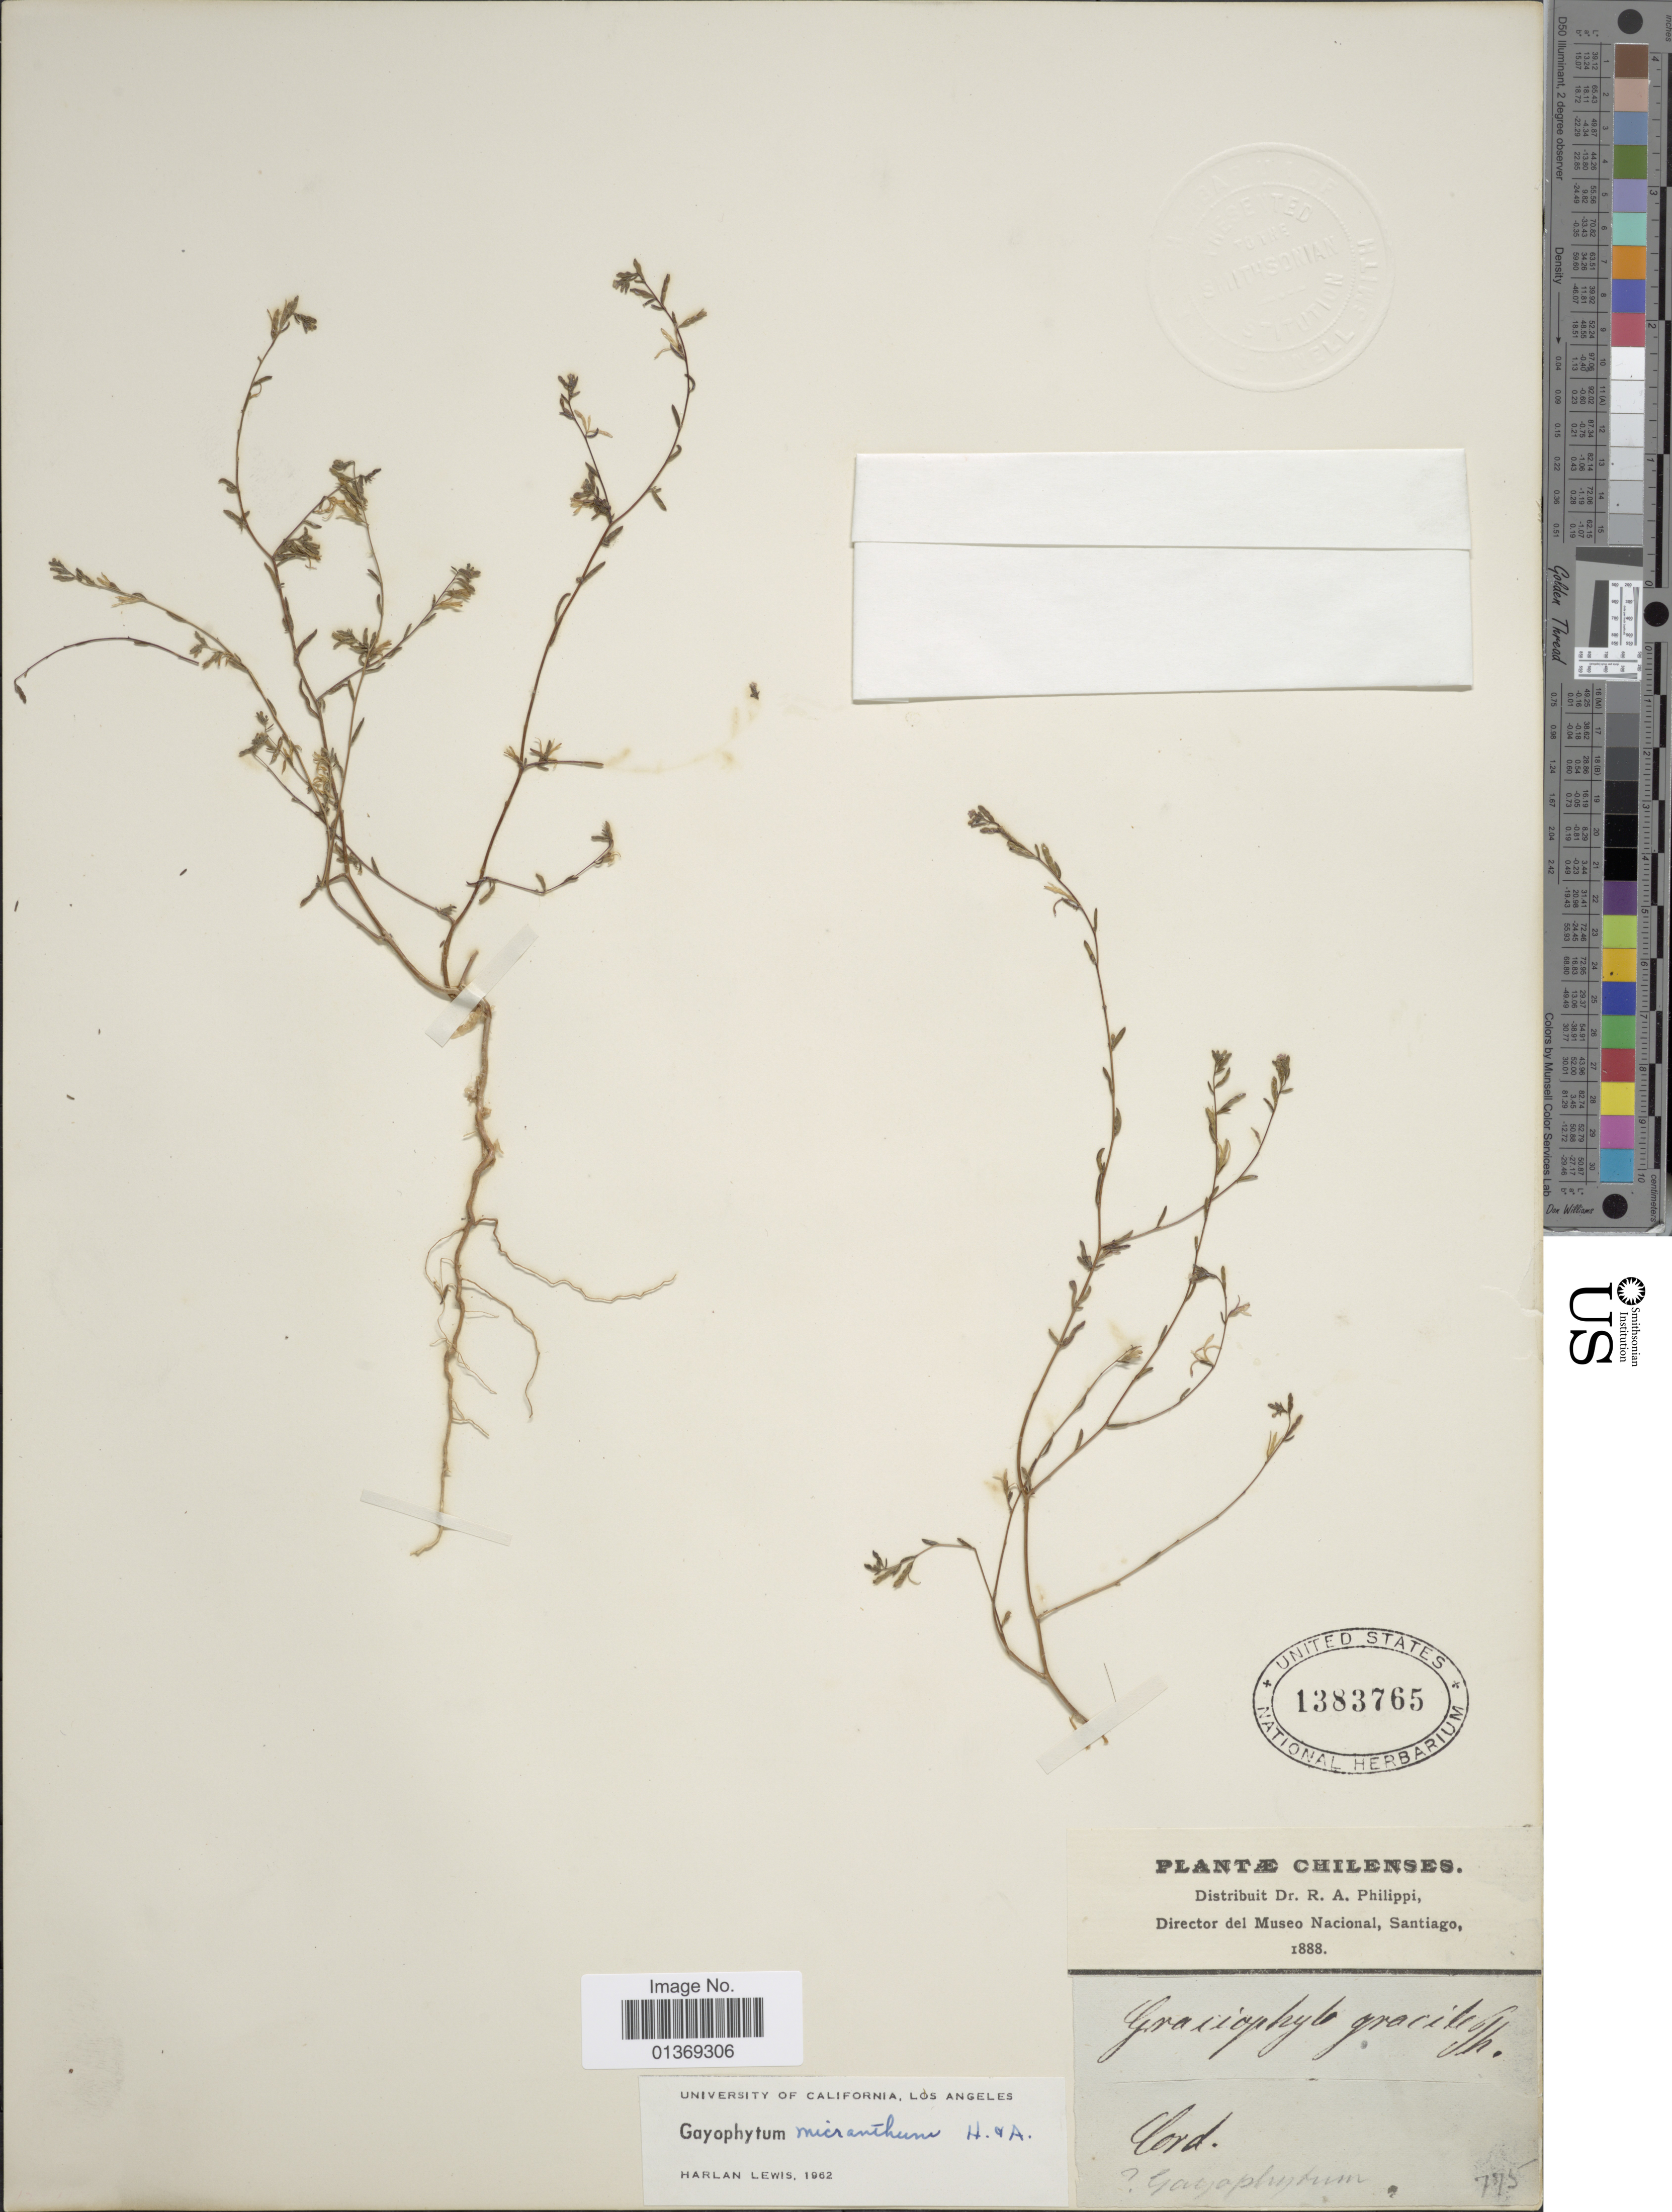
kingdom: Plantae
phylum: Tracheophyta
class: Magnoliopsida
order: Myrtales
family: Onagraceae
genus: Gayophytum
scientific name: Gayophytum micranthum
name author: Hook. & Arn.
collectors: R. A. Philippi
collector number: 775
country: Chile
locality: Cord.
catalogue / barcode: US 1383765